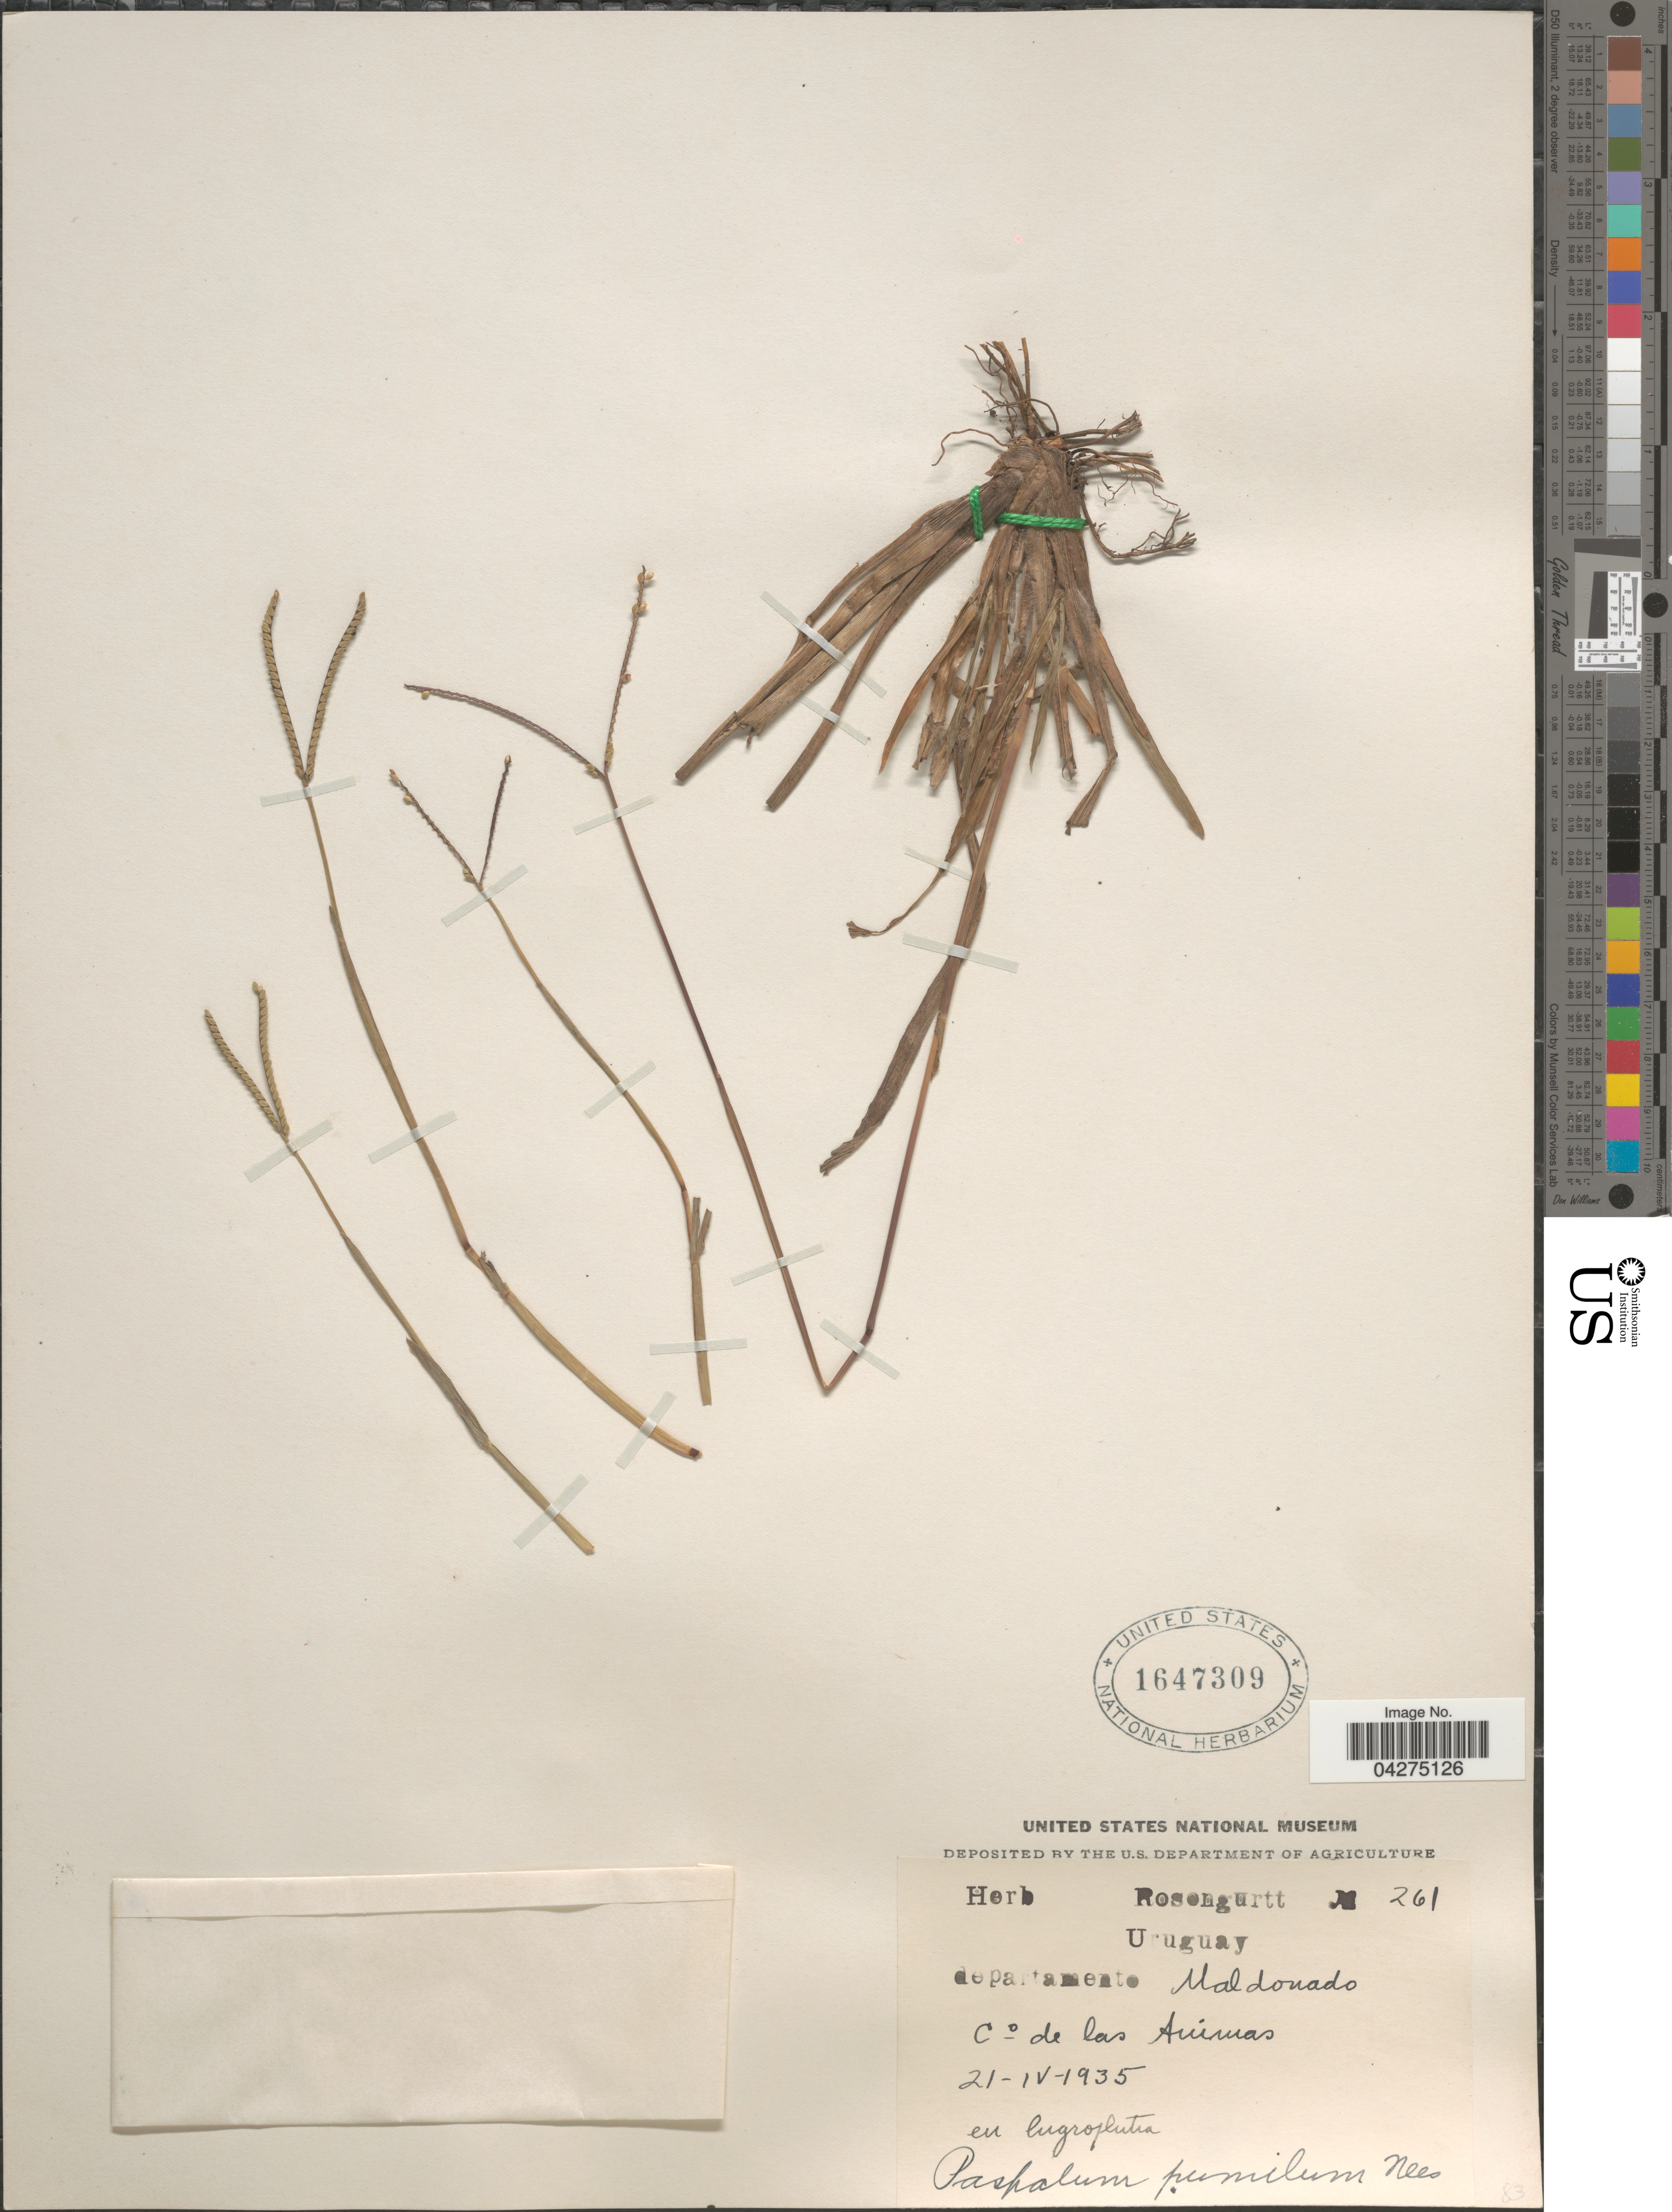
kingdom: Plantae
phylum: Tracheophyta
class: Liliopsida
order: Poales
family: Poaceae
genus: Paspalum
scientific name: Paspalum pumilum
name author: Nees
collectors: ex herb. Rosengurtt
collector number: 261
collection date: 1935-04-21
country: Uruguay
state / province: Maldonado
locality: Departamento Maldonado. C° de las Animas.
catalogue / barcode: US 1647309